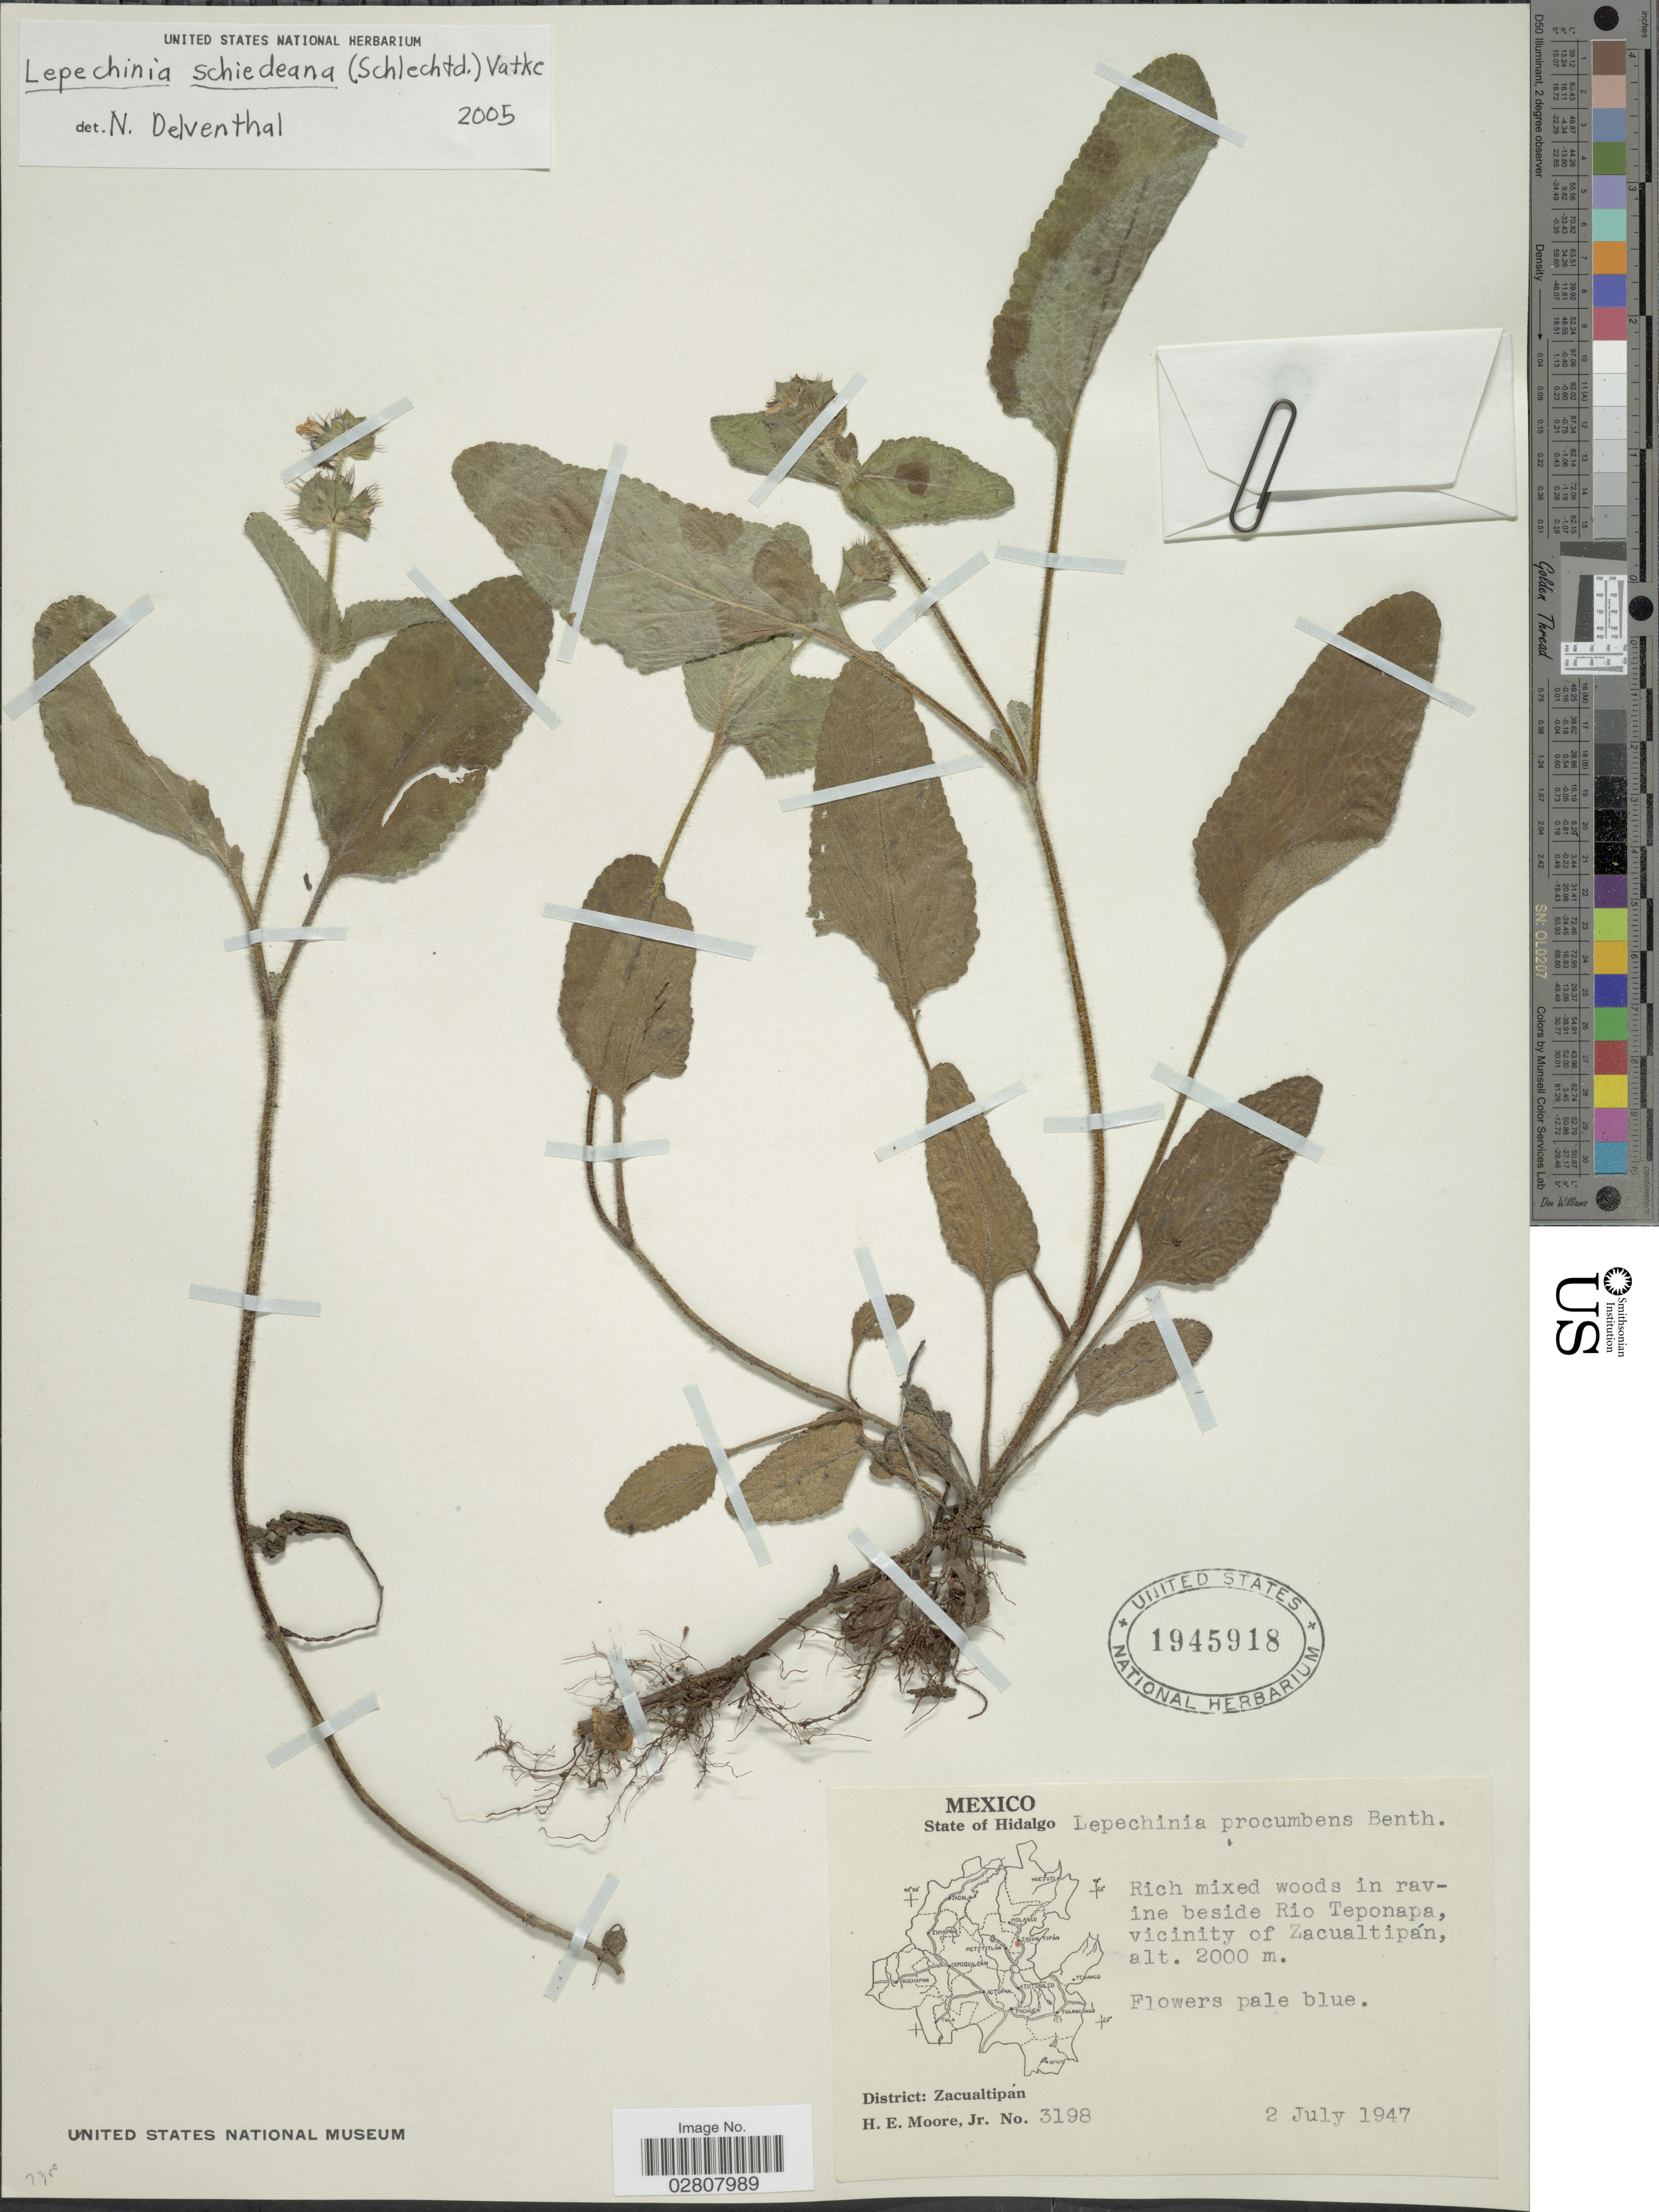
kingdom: Plantae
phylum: Tracheophyta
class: Magnoliopsida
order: Lamiales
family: Lamiaceae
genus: Lepechinia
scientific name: Lepechinia schiedeana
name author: (Schltdl.) Vatke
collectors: H. Moore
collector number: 3198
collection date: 1948-07-02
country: Mexico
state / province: Hidalgo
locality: Rich mixed woods in ravine beside Rio Teponapa, vicinity of Zacualtipán.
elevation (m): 2000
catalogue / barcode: US 1945918